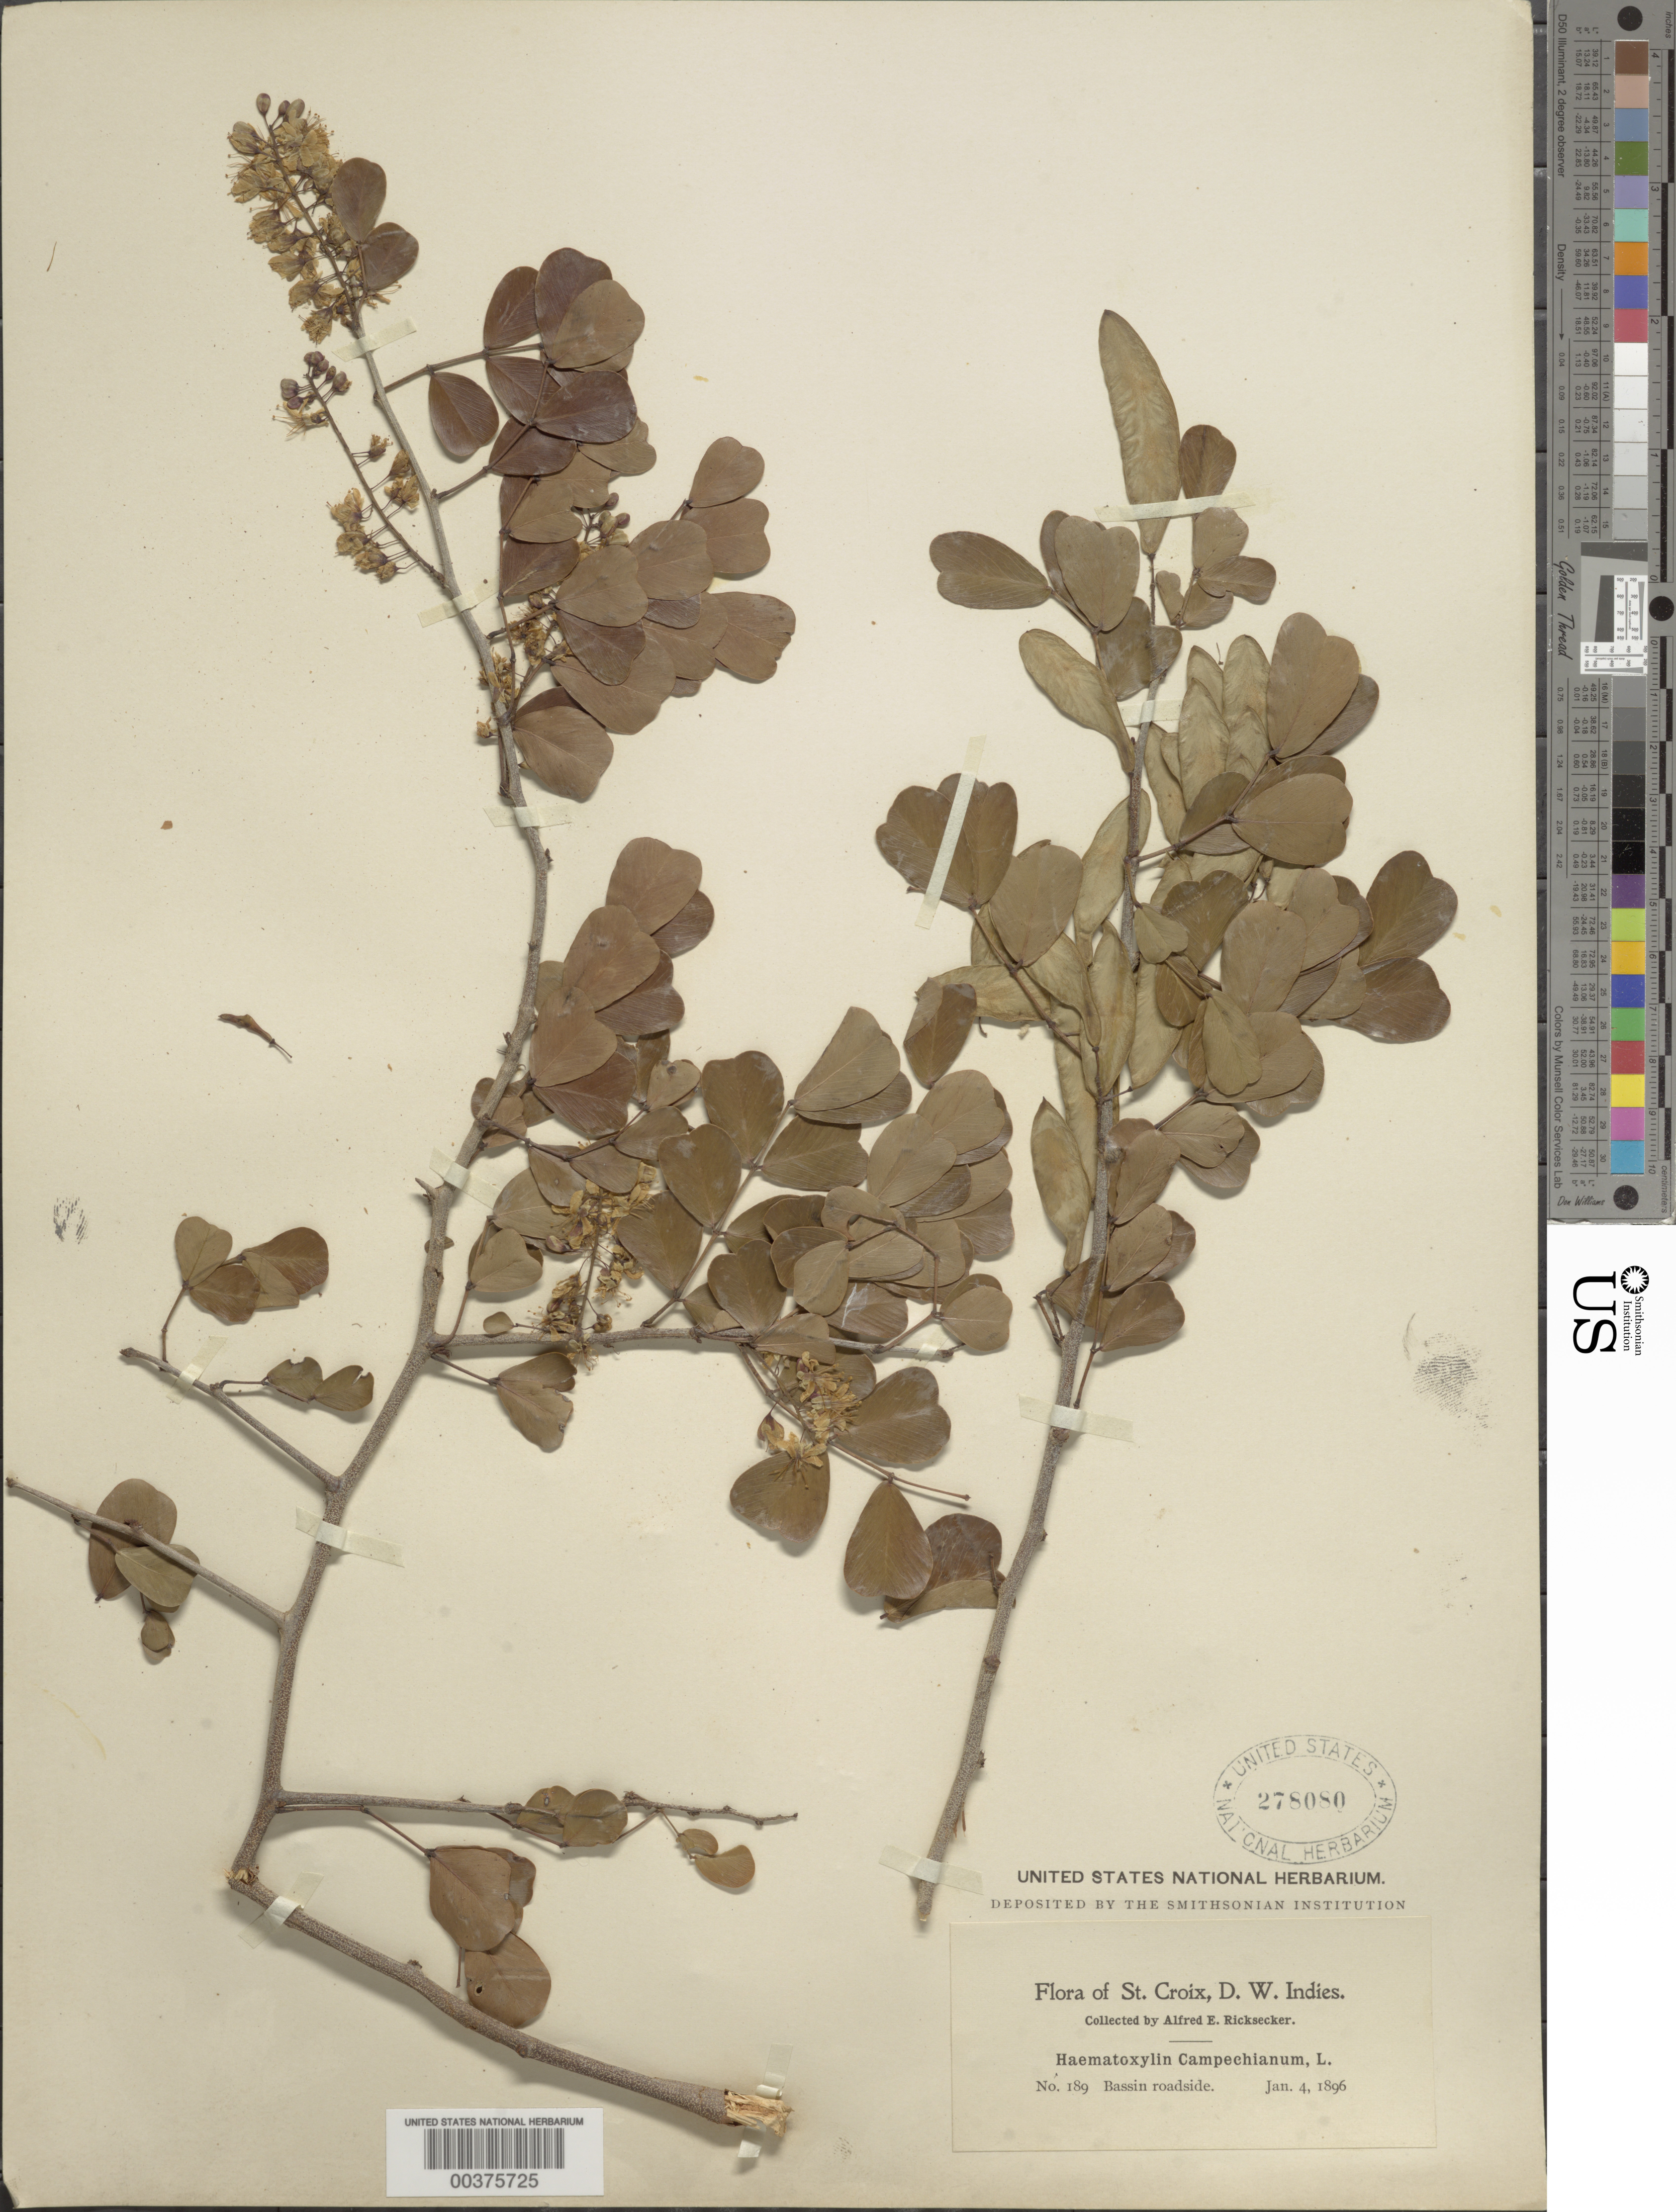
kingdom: Plantae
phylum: Tracheophyta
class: Magnoliopsida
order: Fabales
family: Fabaceae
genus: Haematoxylum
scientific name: Haematoxylum campechianum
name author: L.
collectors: A. E. Ricksecker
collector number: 189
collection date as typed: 04 Jan 1896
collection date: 1896-01-04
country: U.S. Virgin Islands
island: St. Croix Island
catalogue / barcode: US 278080